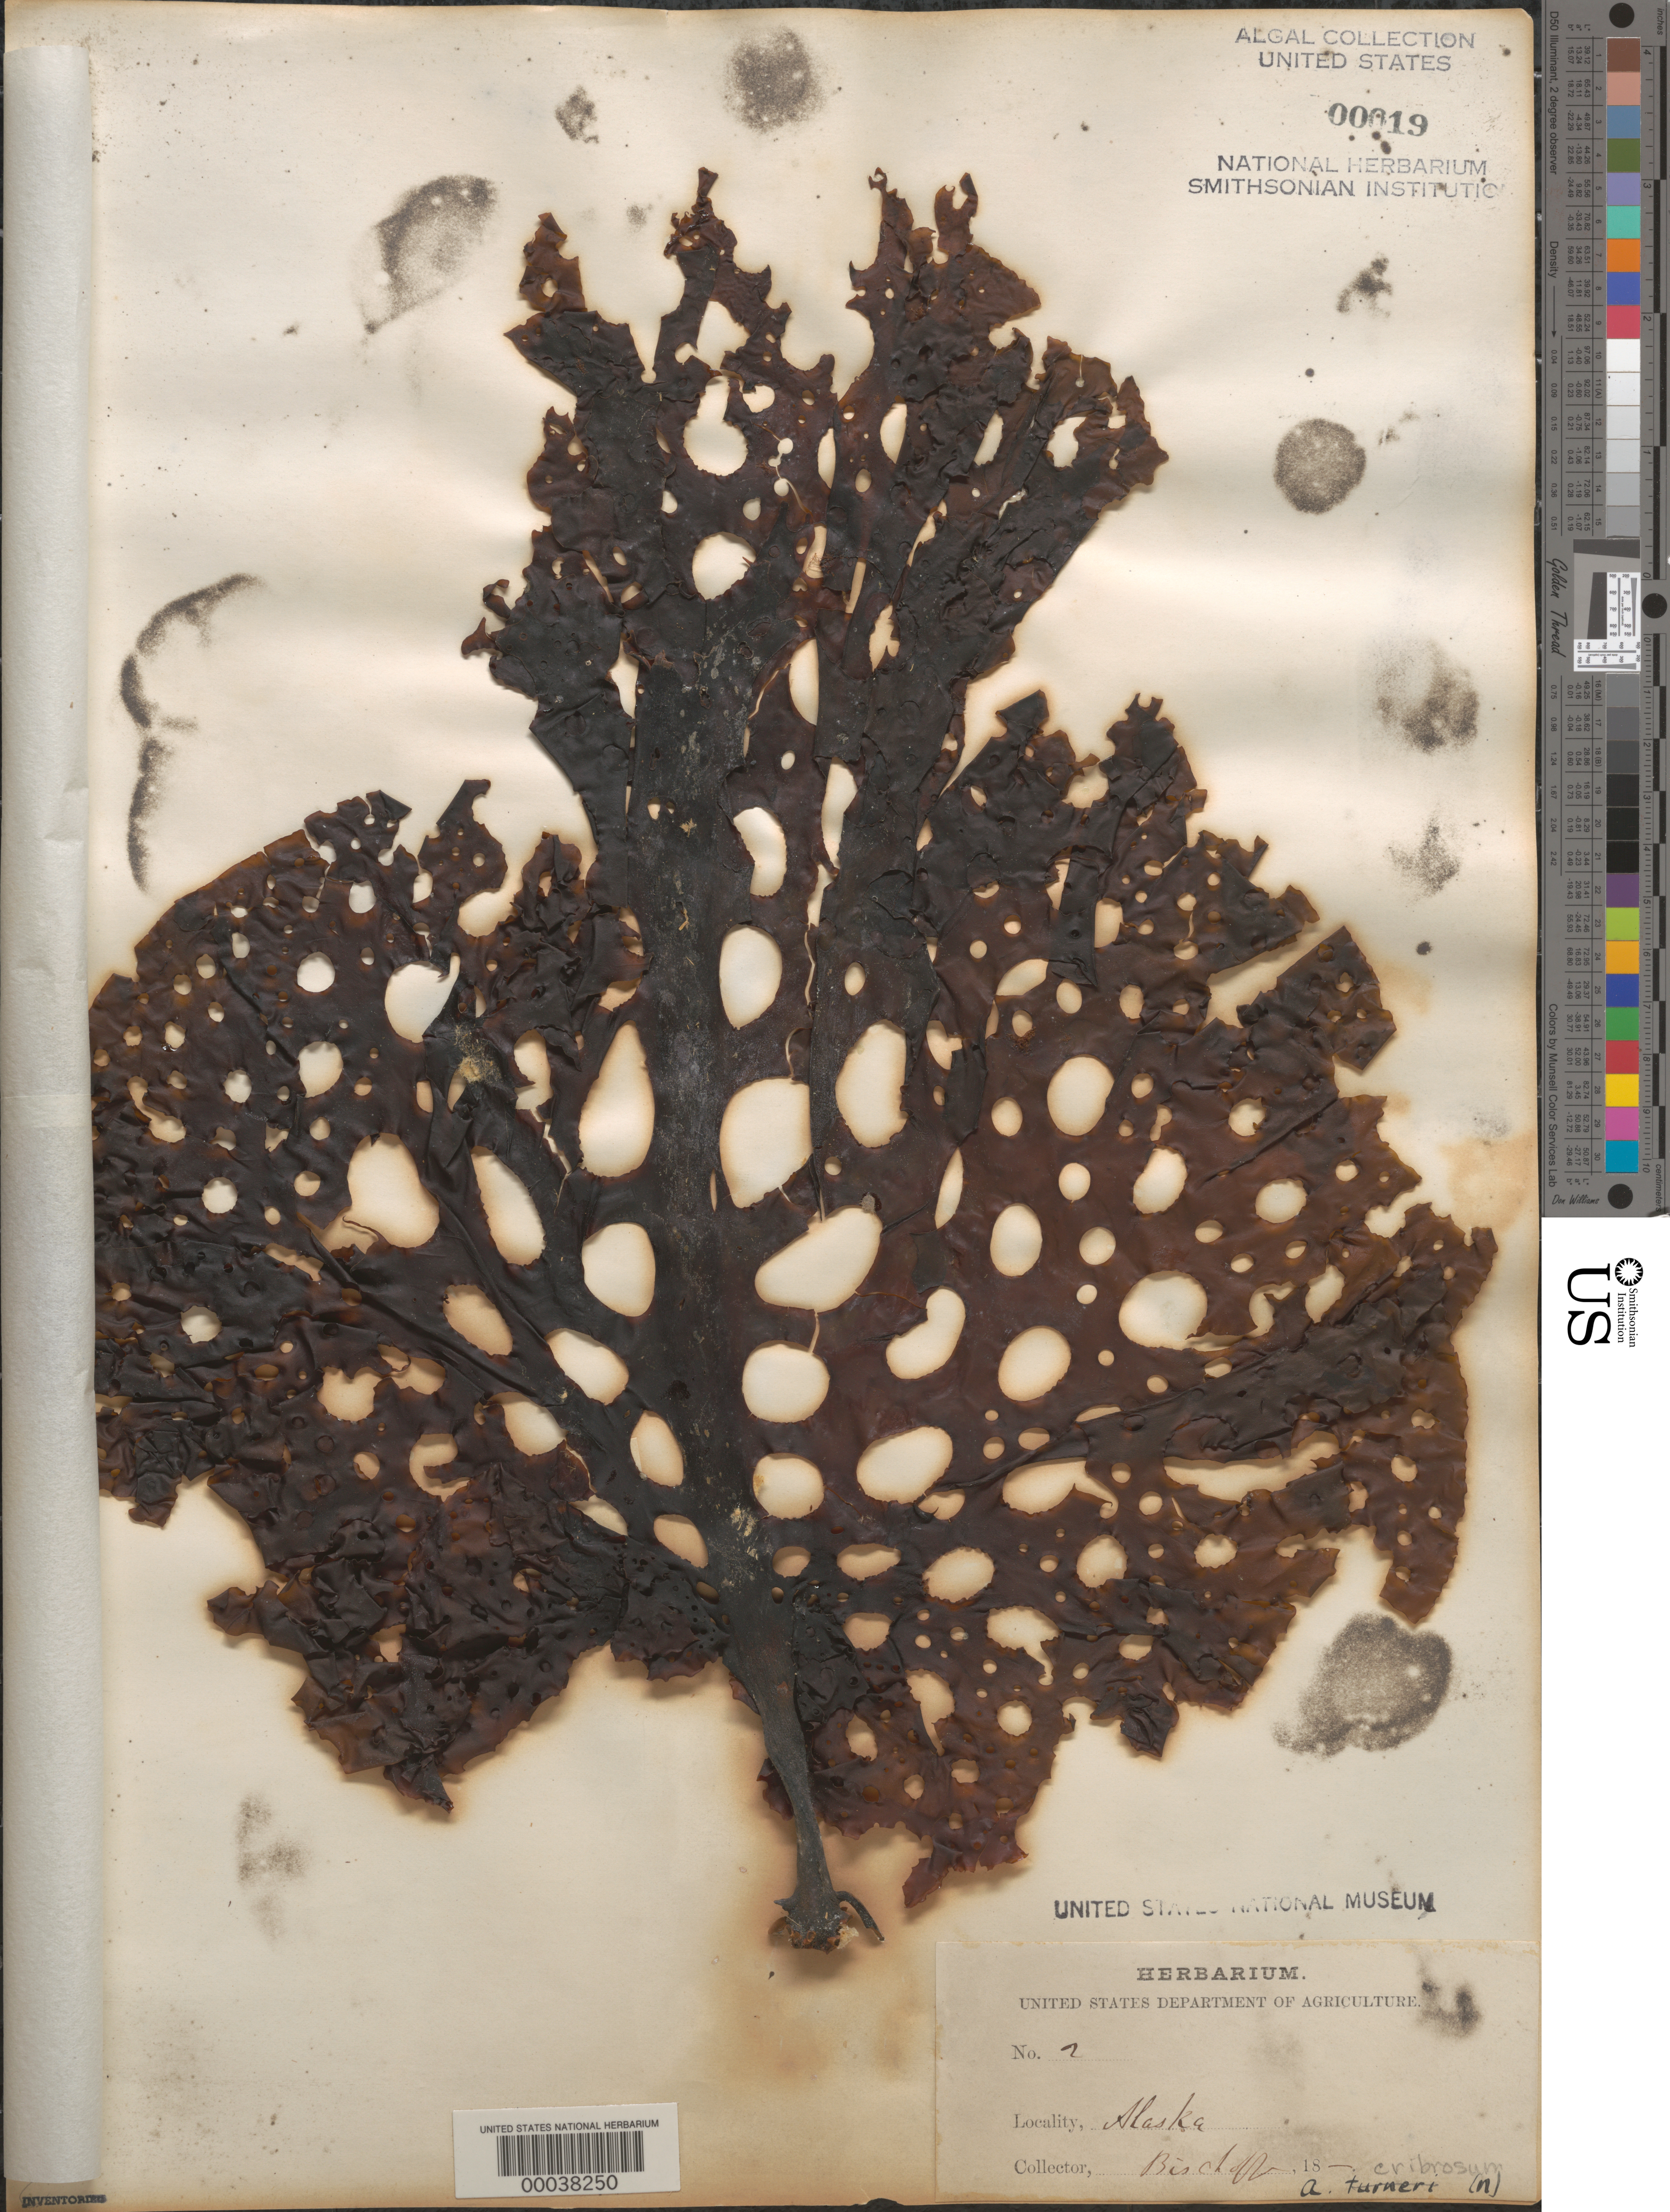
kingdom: Chromista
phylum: Ochrophyta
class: Phaeophyceae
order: Laminariales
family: Costariaceae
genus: Agarum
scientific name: Agarum clathratum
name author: Dumortier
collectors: F. Bischoff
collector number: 2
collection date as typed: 18--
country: United States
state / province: Alaska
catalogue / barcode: US 19